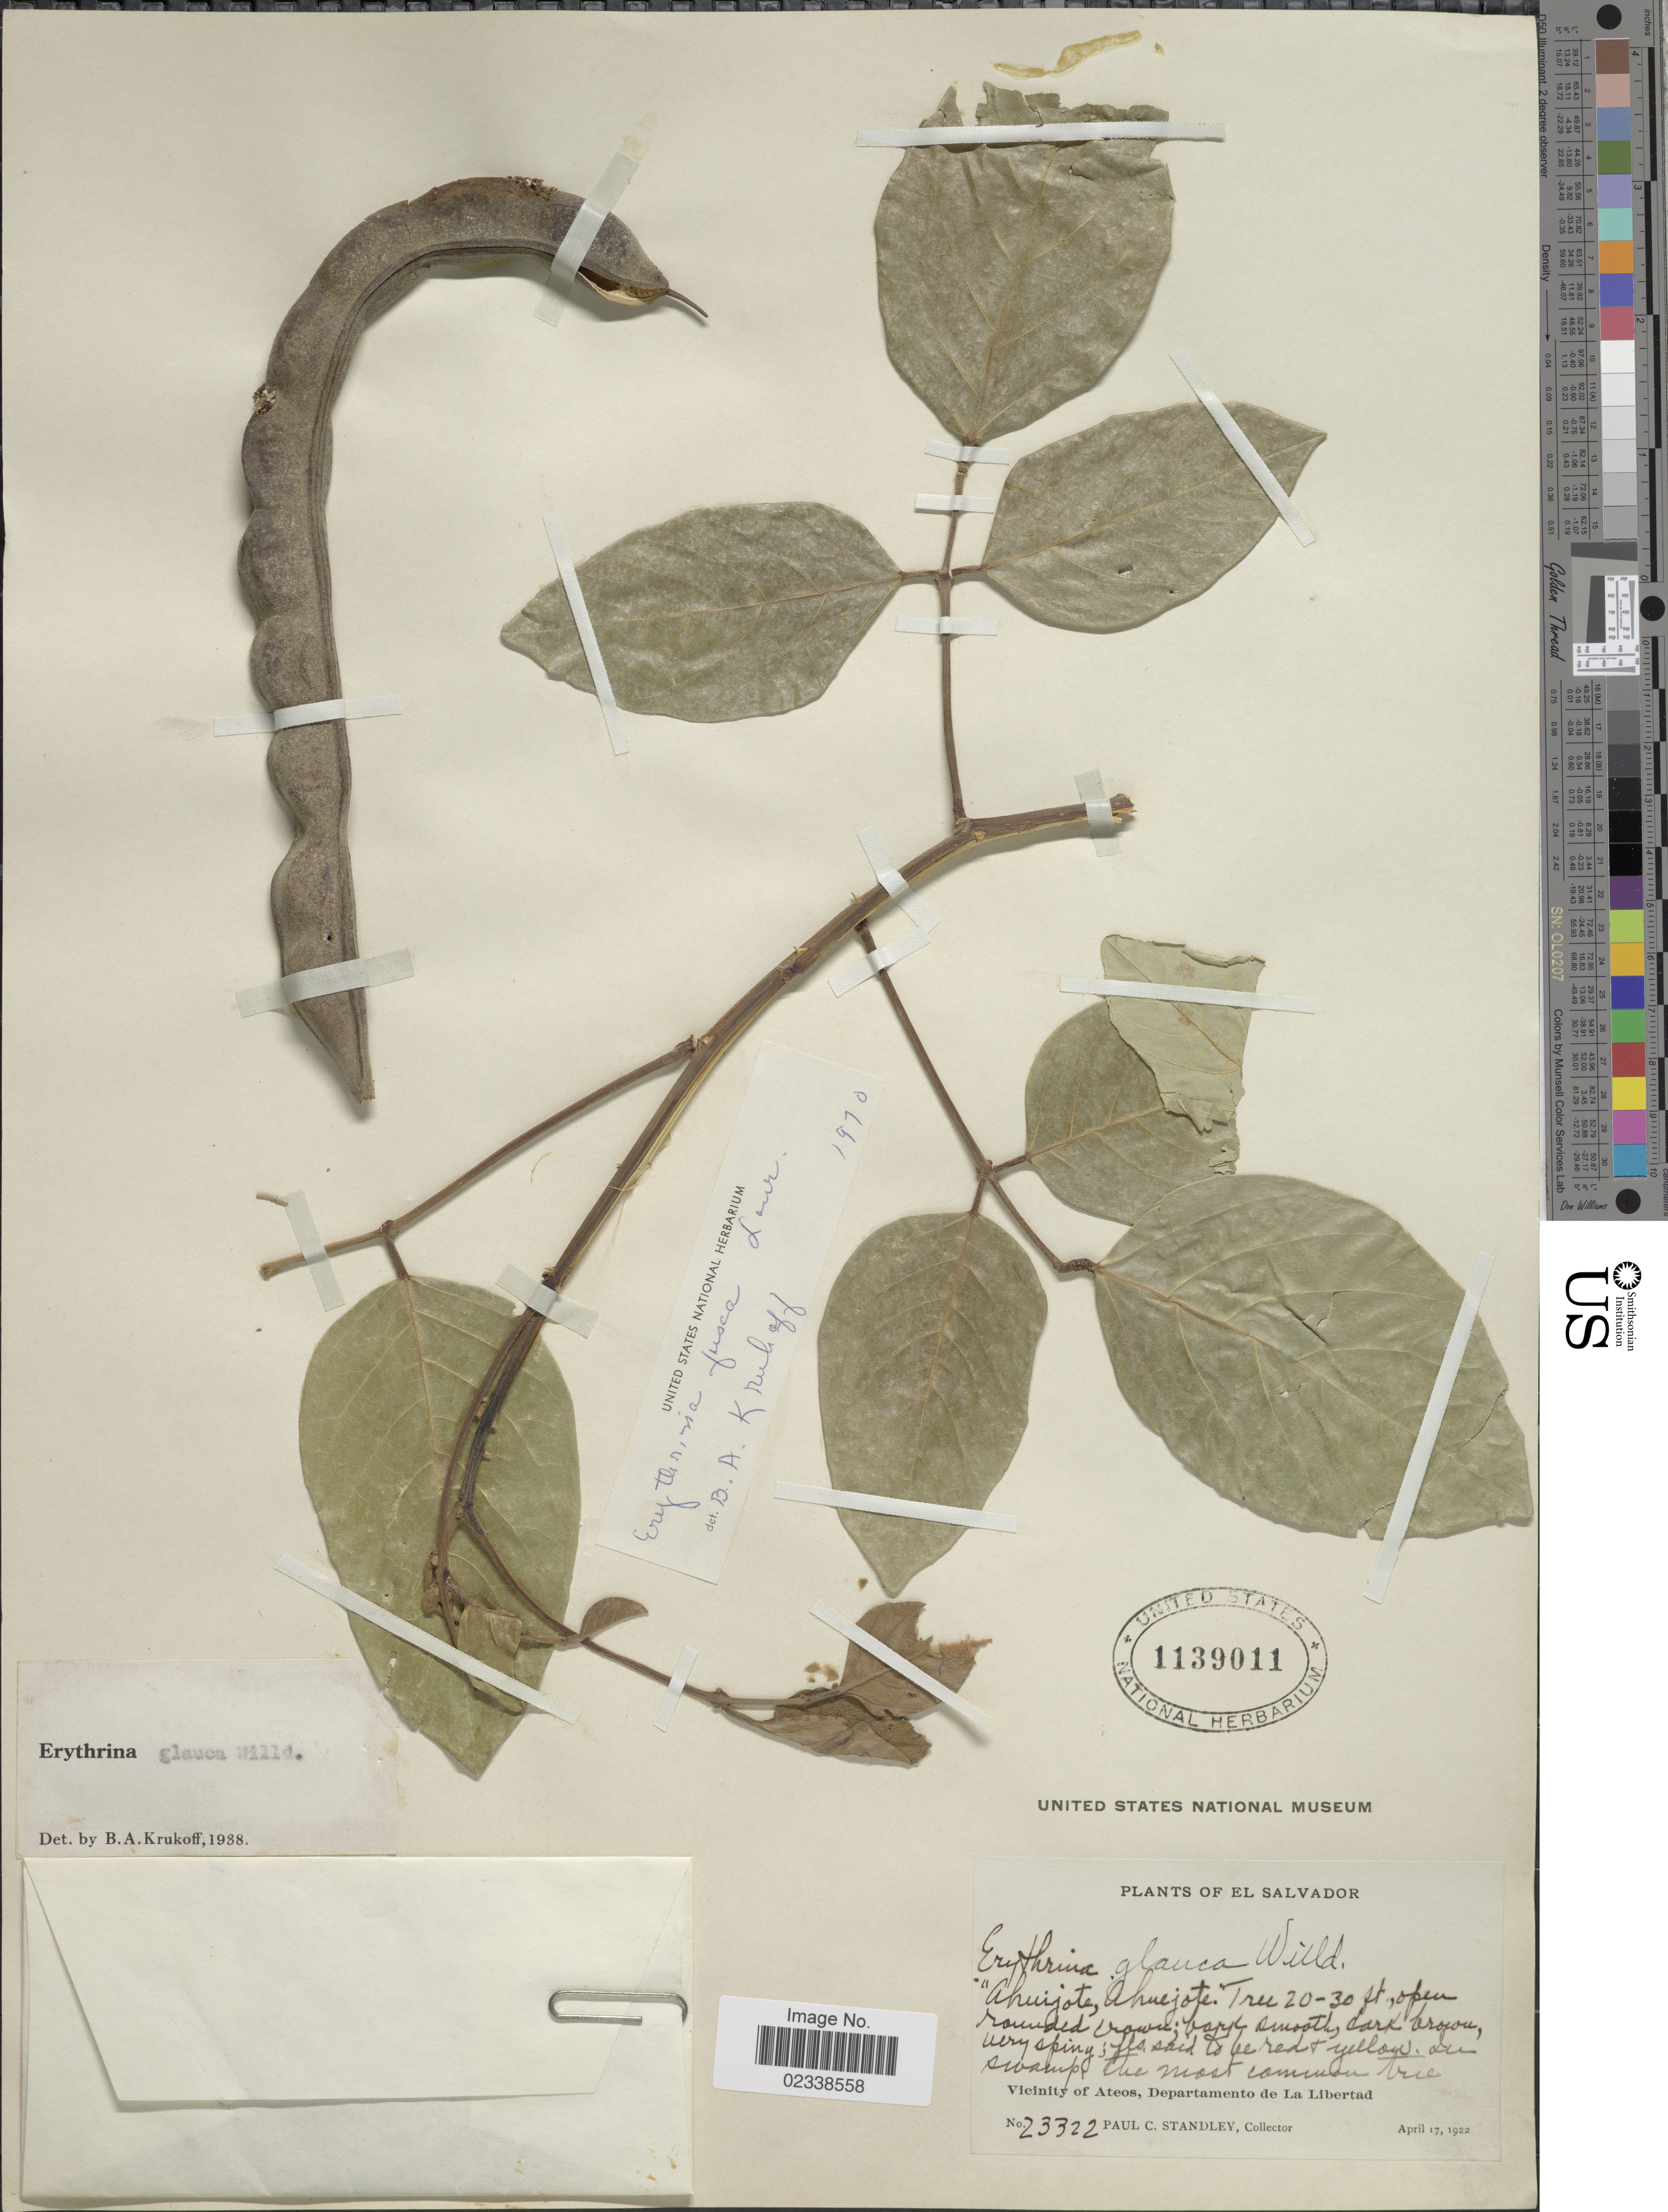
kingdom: Plantae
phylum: Tracheophyta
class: Magnoliopsida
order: Fabales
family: Fabaceae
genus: Erythrina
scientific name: Erythrina fusca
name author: Lour.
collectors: P. C. Standley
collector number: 23322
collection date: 1922-04-17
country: El Salvador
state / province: La Libertad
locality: vicinity of Ateos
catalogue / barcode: US 1139011